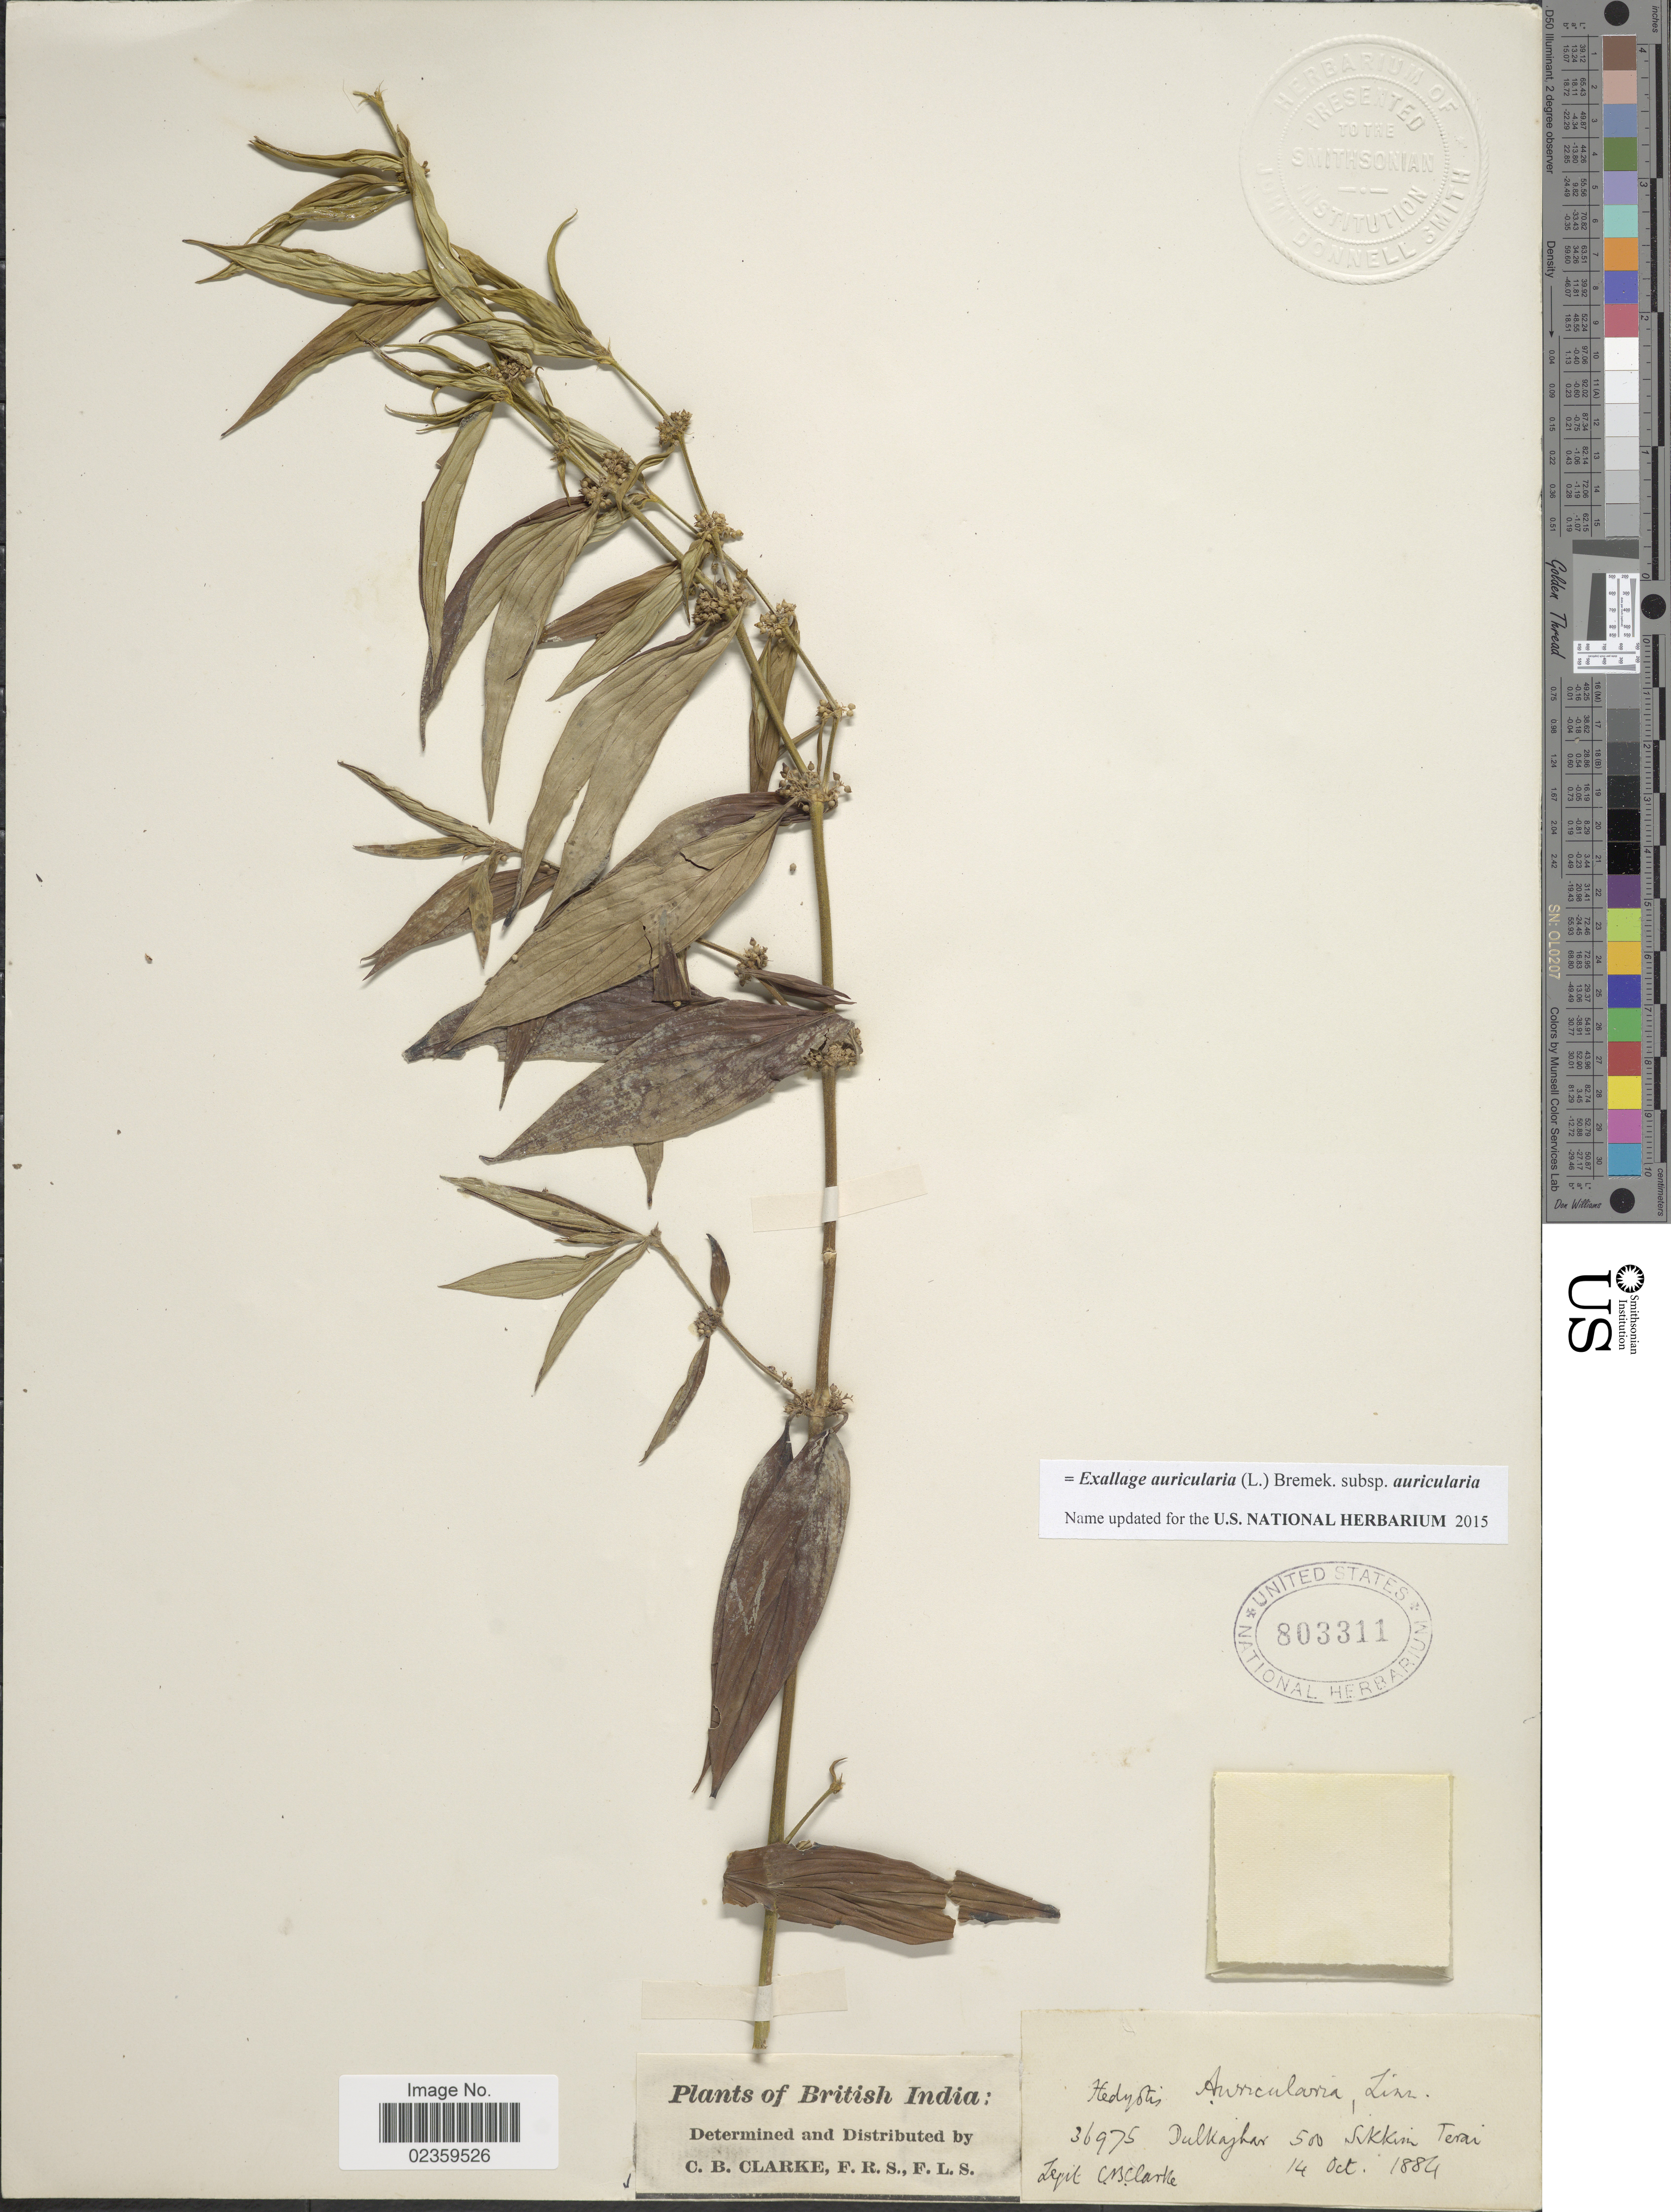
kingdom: Plantae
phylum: Tracheophyta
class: Magnoliopsida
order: Gentianales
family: Rubiaceae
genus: Exallage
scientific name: Exallage auricularia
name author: (L.) Bremek.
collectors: C. B. Clarke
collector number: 36975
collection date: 1884-10-14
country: India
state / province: Sikkim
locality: Dulkajhar, Sikkim. Terai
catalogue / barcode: US 803311